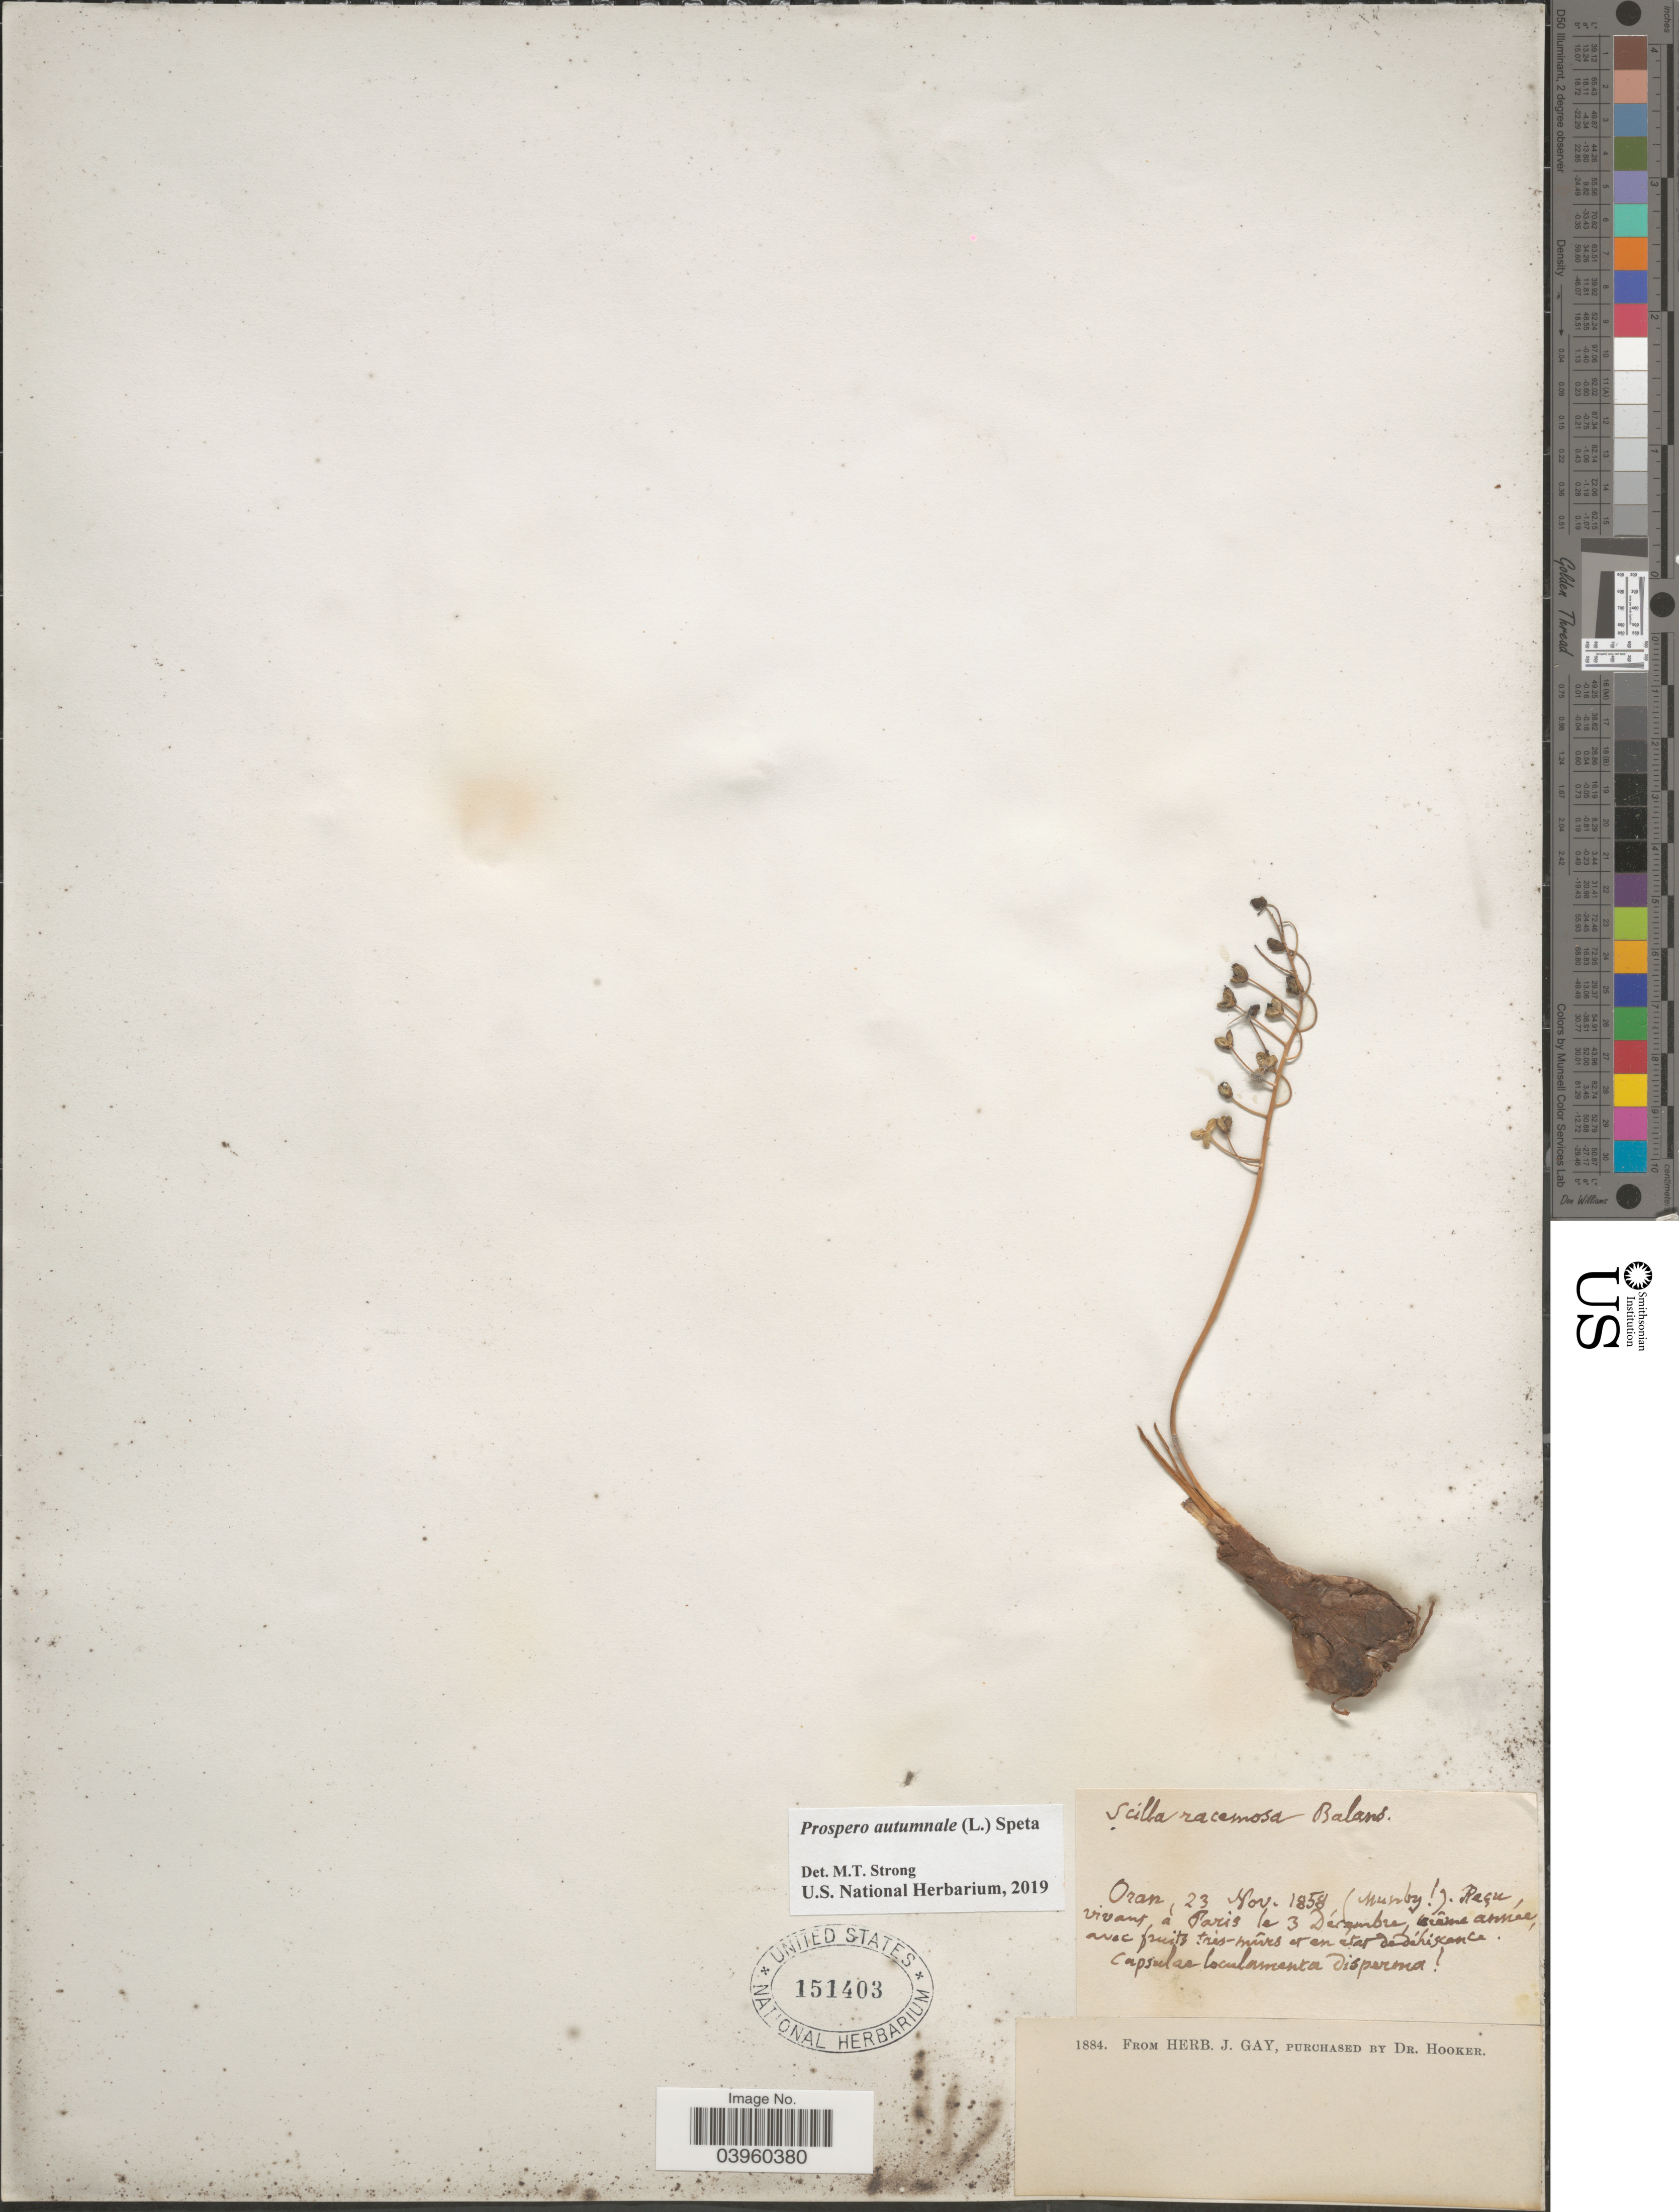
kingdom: Plantae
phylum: Tracheophyta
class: Liliopsida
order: Asparagales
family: Asparagaceae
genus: Prospero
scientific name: Prospero autumnale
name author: (L.) Speta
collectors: ex herb. J. Gay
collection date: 1858-11-23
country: Algeria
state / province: Oran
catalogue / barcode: US 151403